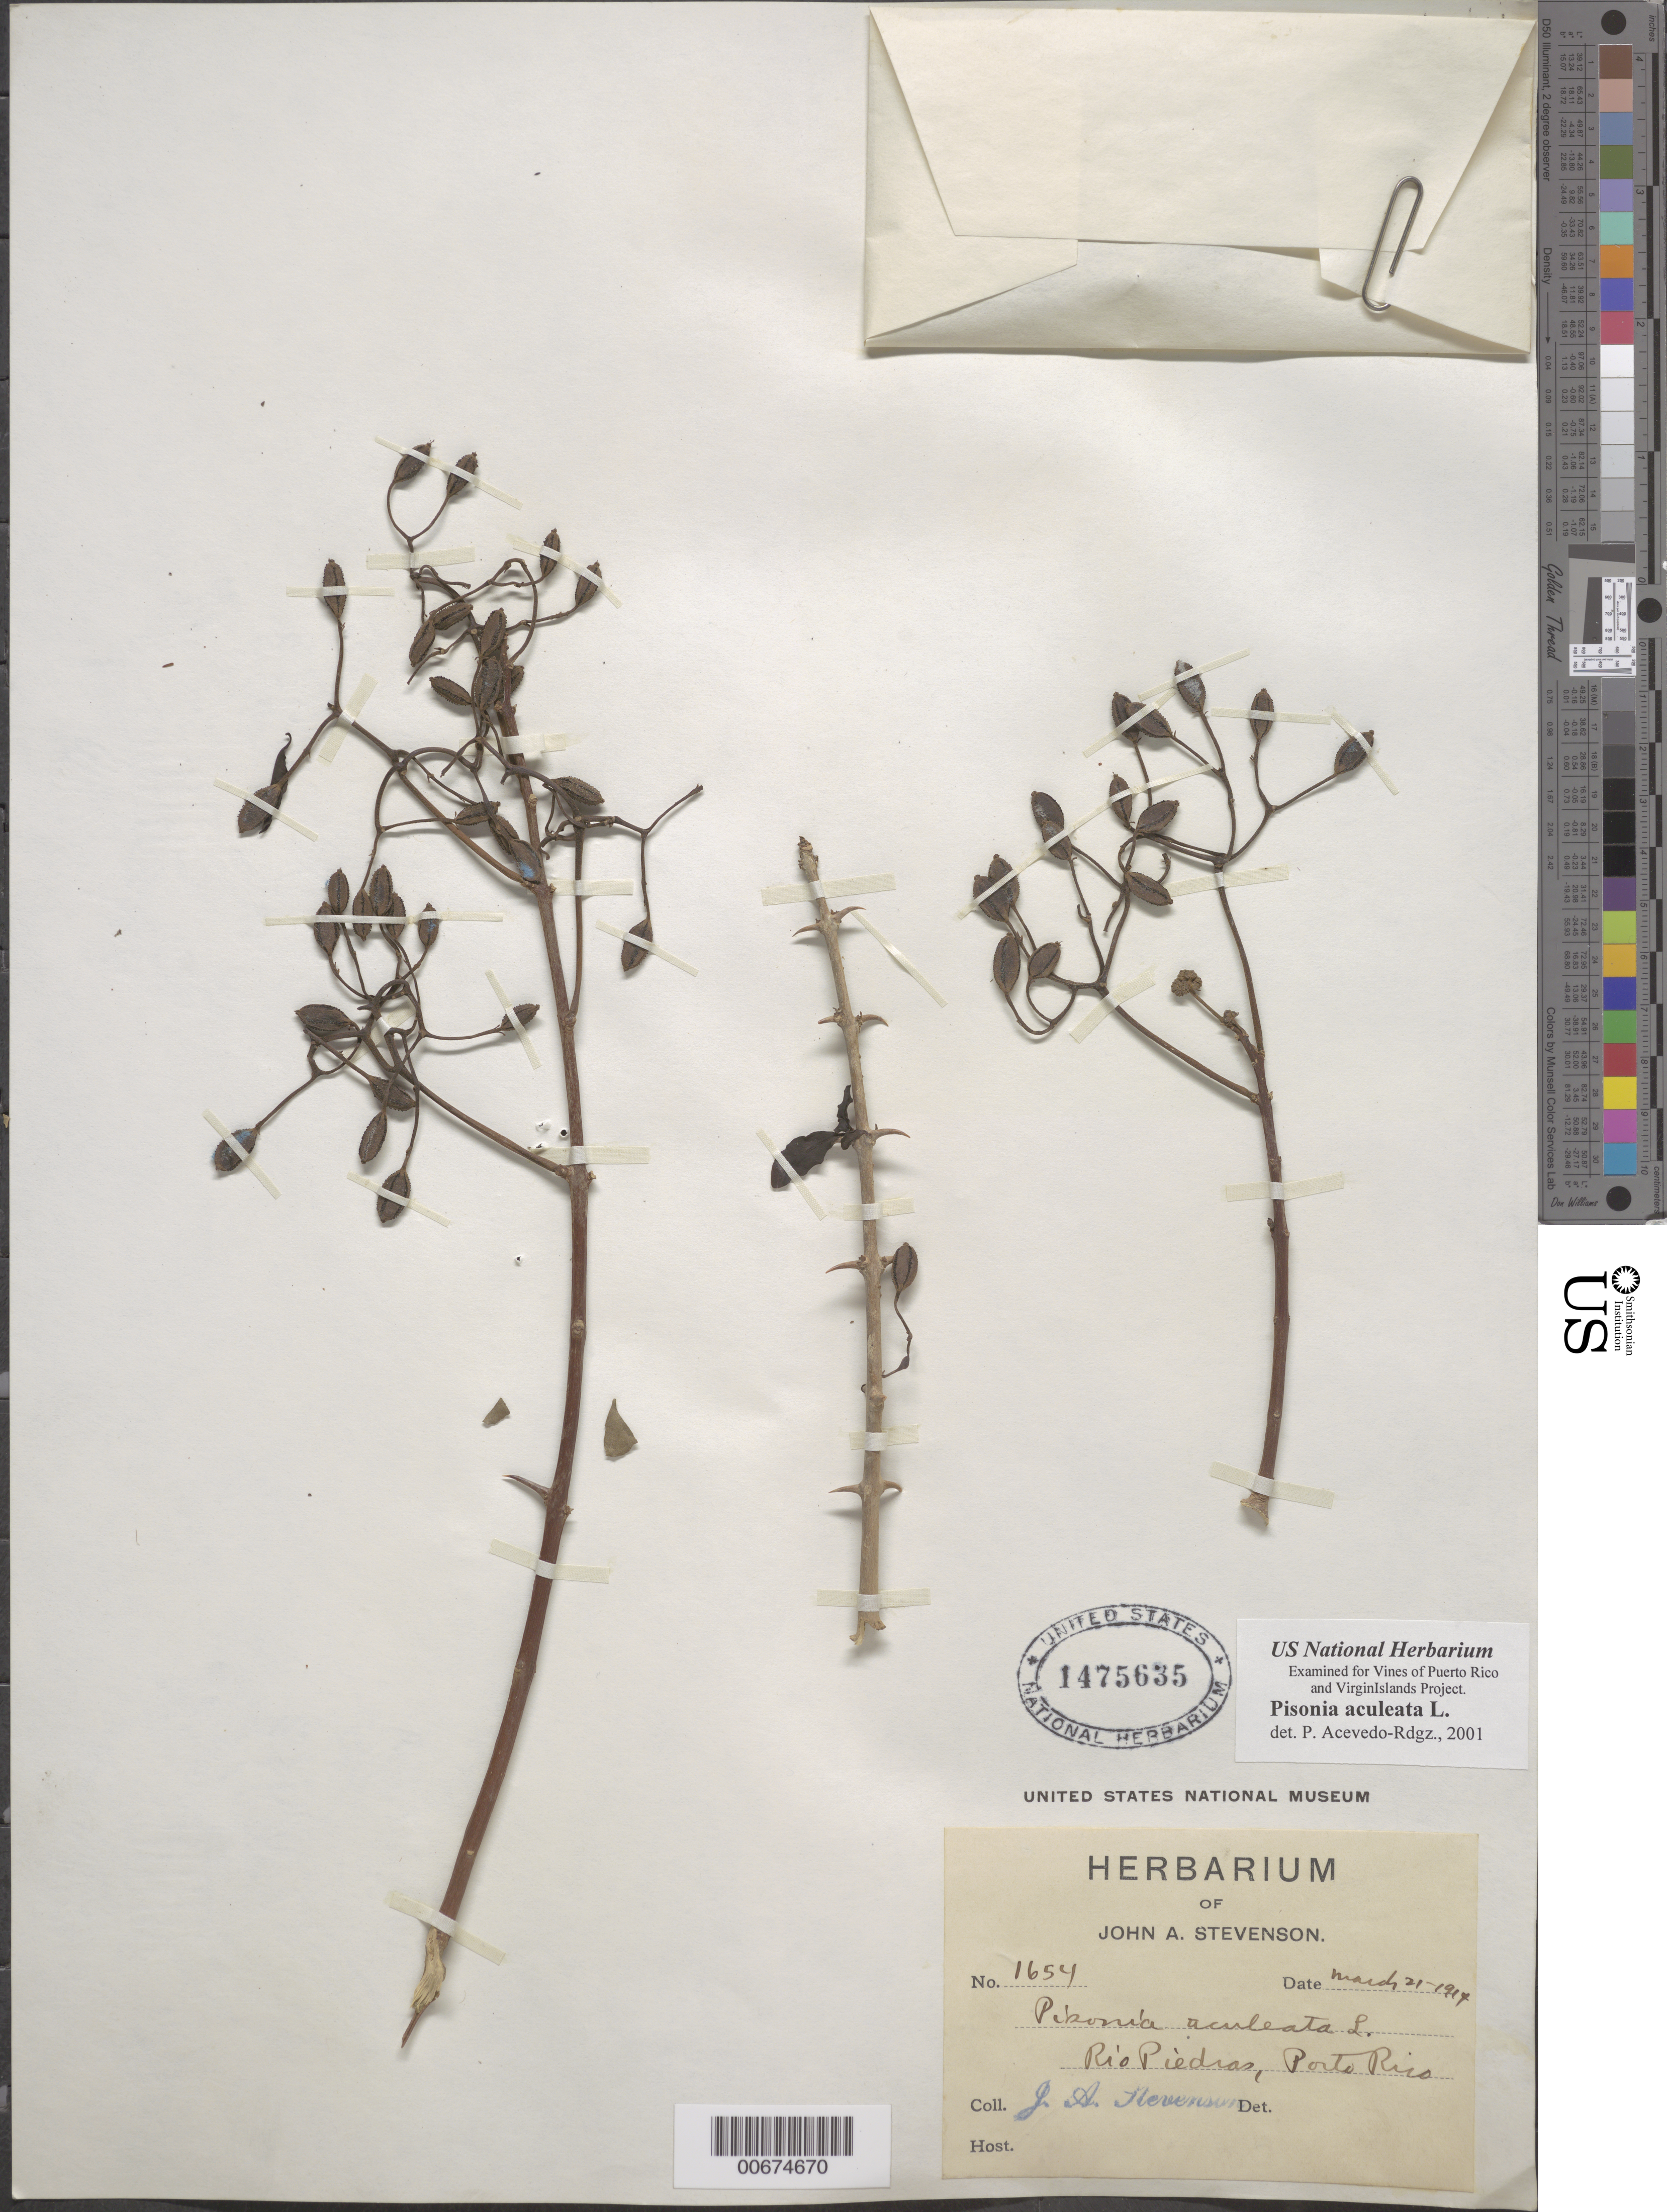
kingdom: Plantae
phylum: Tracheophyta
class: Magnoliopsida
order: Caryophyllales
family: Nyctaginaceae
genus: Pisonia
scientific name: Pisonia aculeata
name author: L.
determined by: Acevedo-Rodríguez, P., (BOT), Smithsonian Institution - National Museum of Natural History (UNITED STATES)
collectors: J. Stevenson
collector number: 1654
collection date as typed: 21 Mar 1914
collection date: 1914-03-21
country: Puerto Rico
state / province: San Juan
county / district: Río Piedras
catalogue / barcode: US 1475635